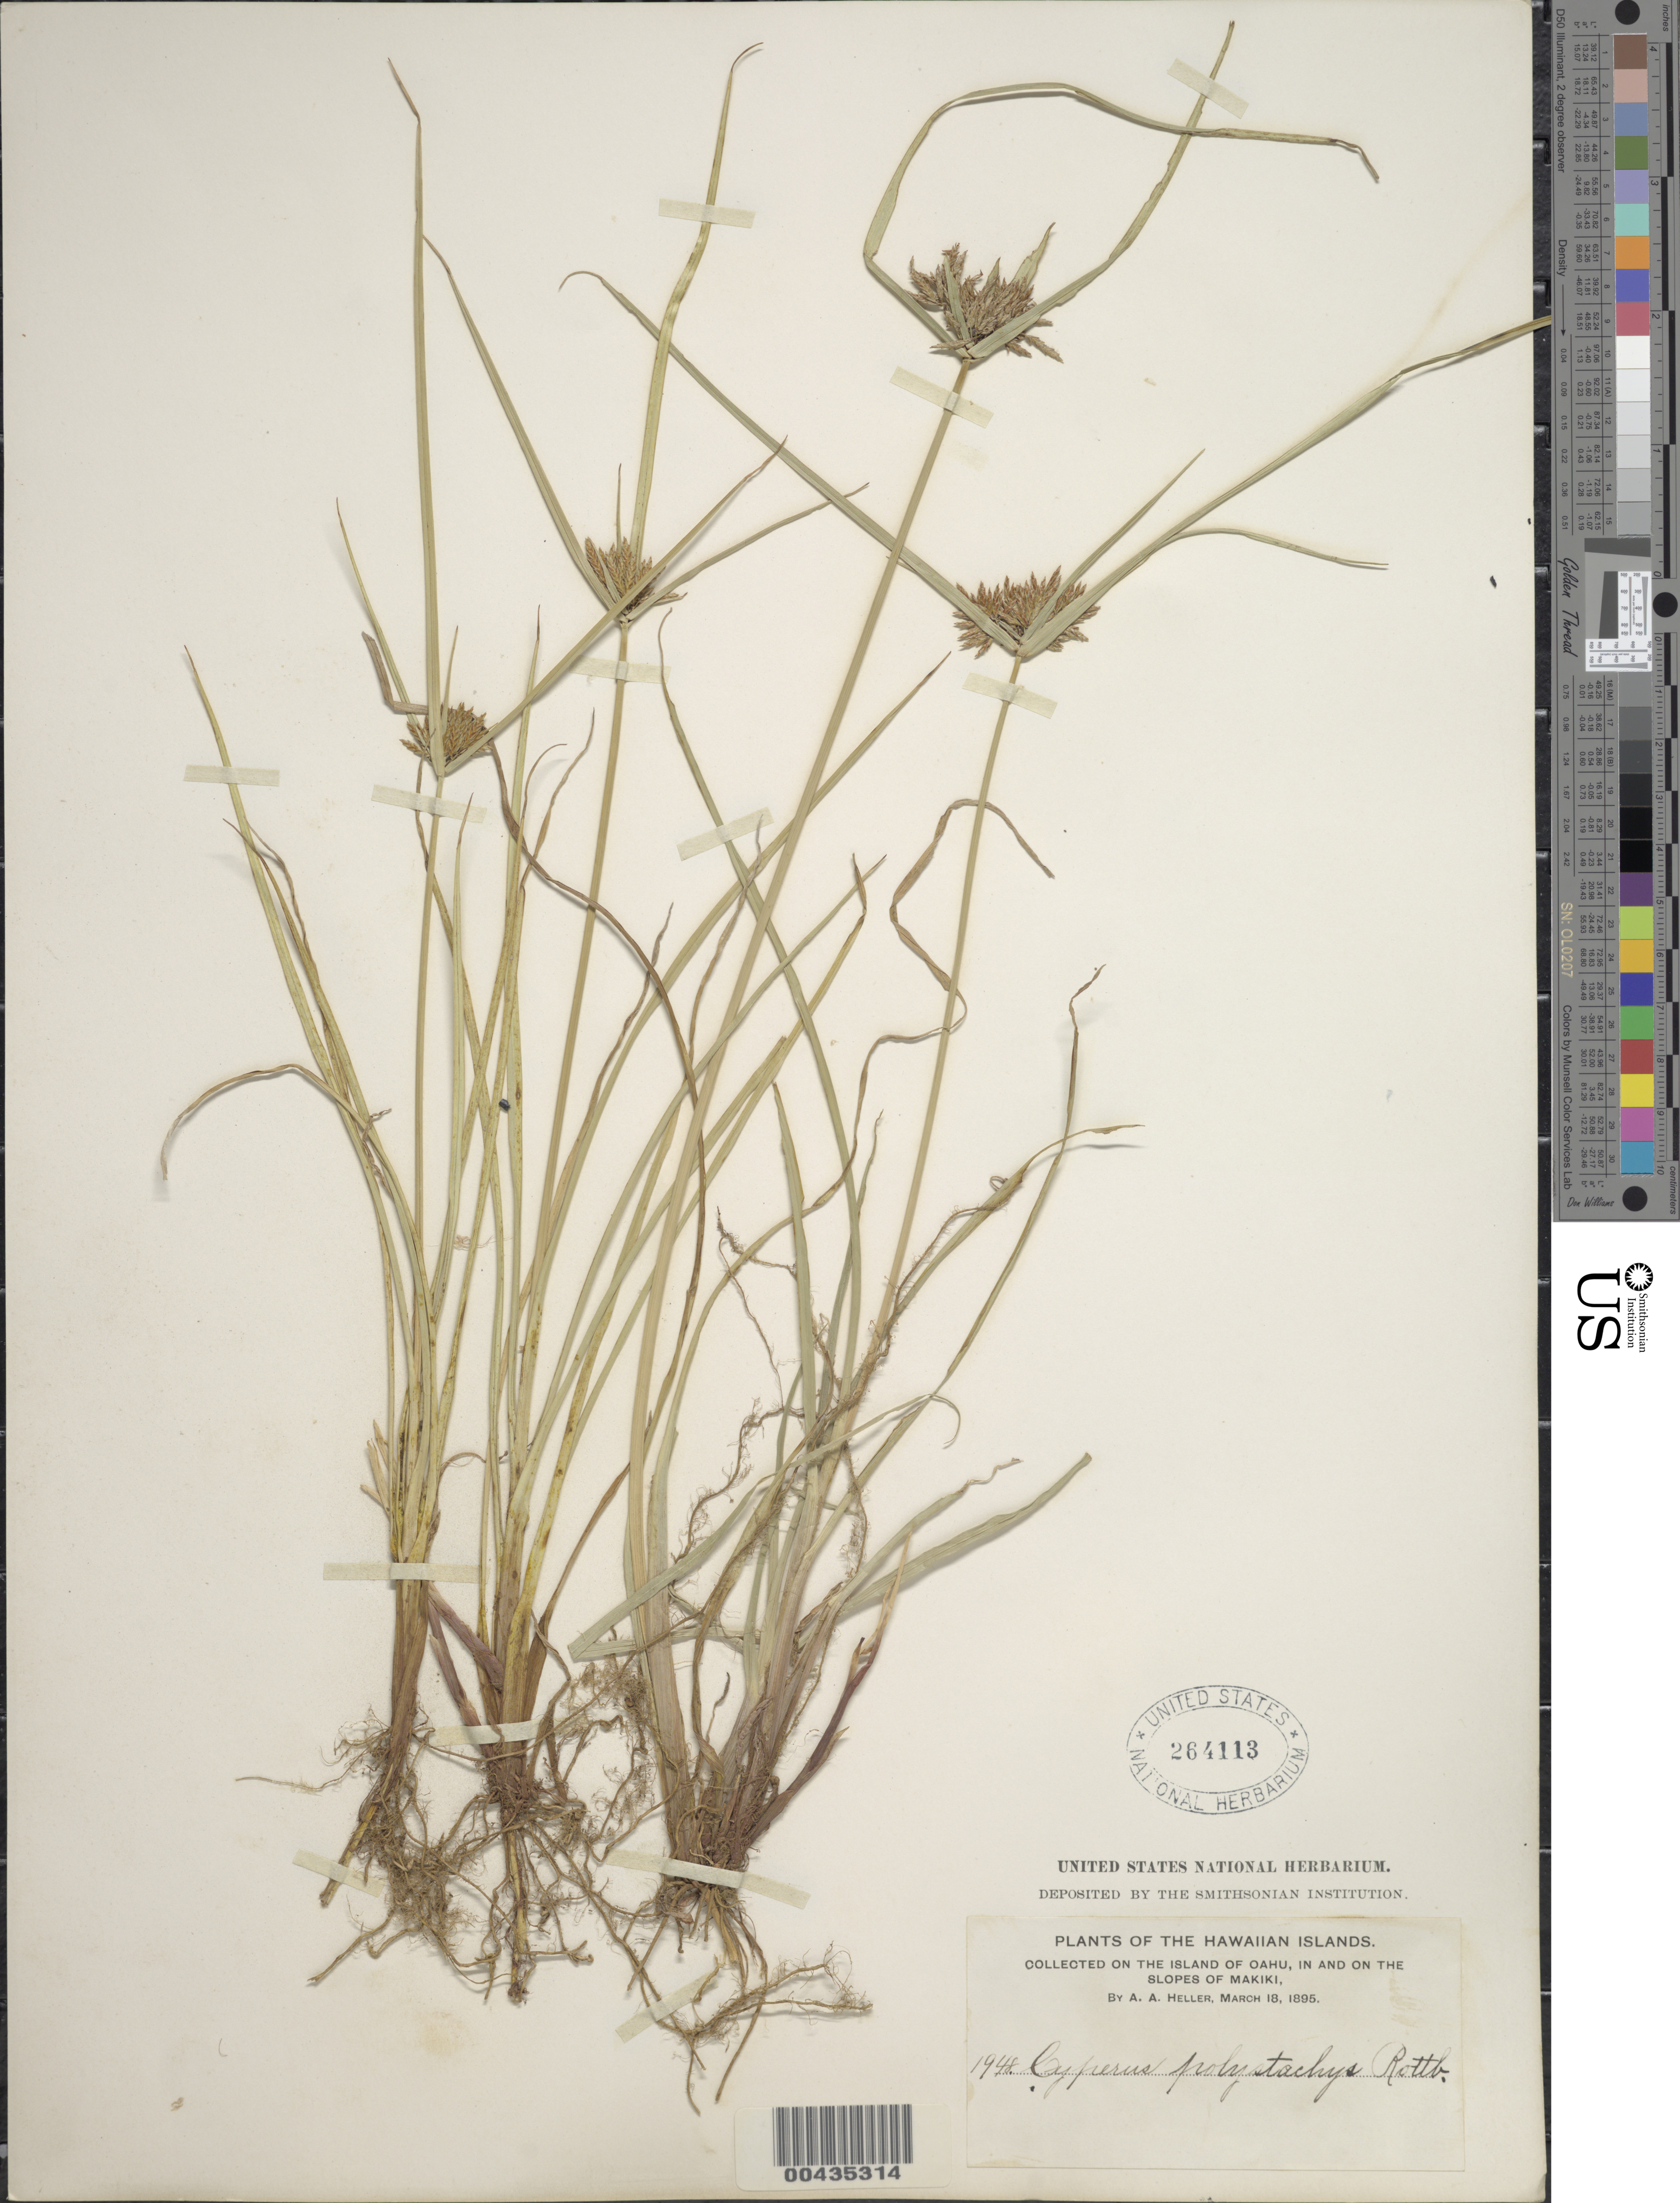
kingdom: Plantae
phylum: Tracheophyta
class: Liliopsida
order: Poales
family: Cyperaceae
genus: Cyperus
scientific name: Cyperus polystachyos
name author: Rottb.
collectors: A. A. Heller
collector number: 1948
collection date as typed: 18 Mar 1895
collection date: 1895-03-18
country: United States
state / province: Hawaii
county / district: Honolulu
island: Oahu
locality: In and on the slopes of Makiki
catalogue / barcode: US 264113